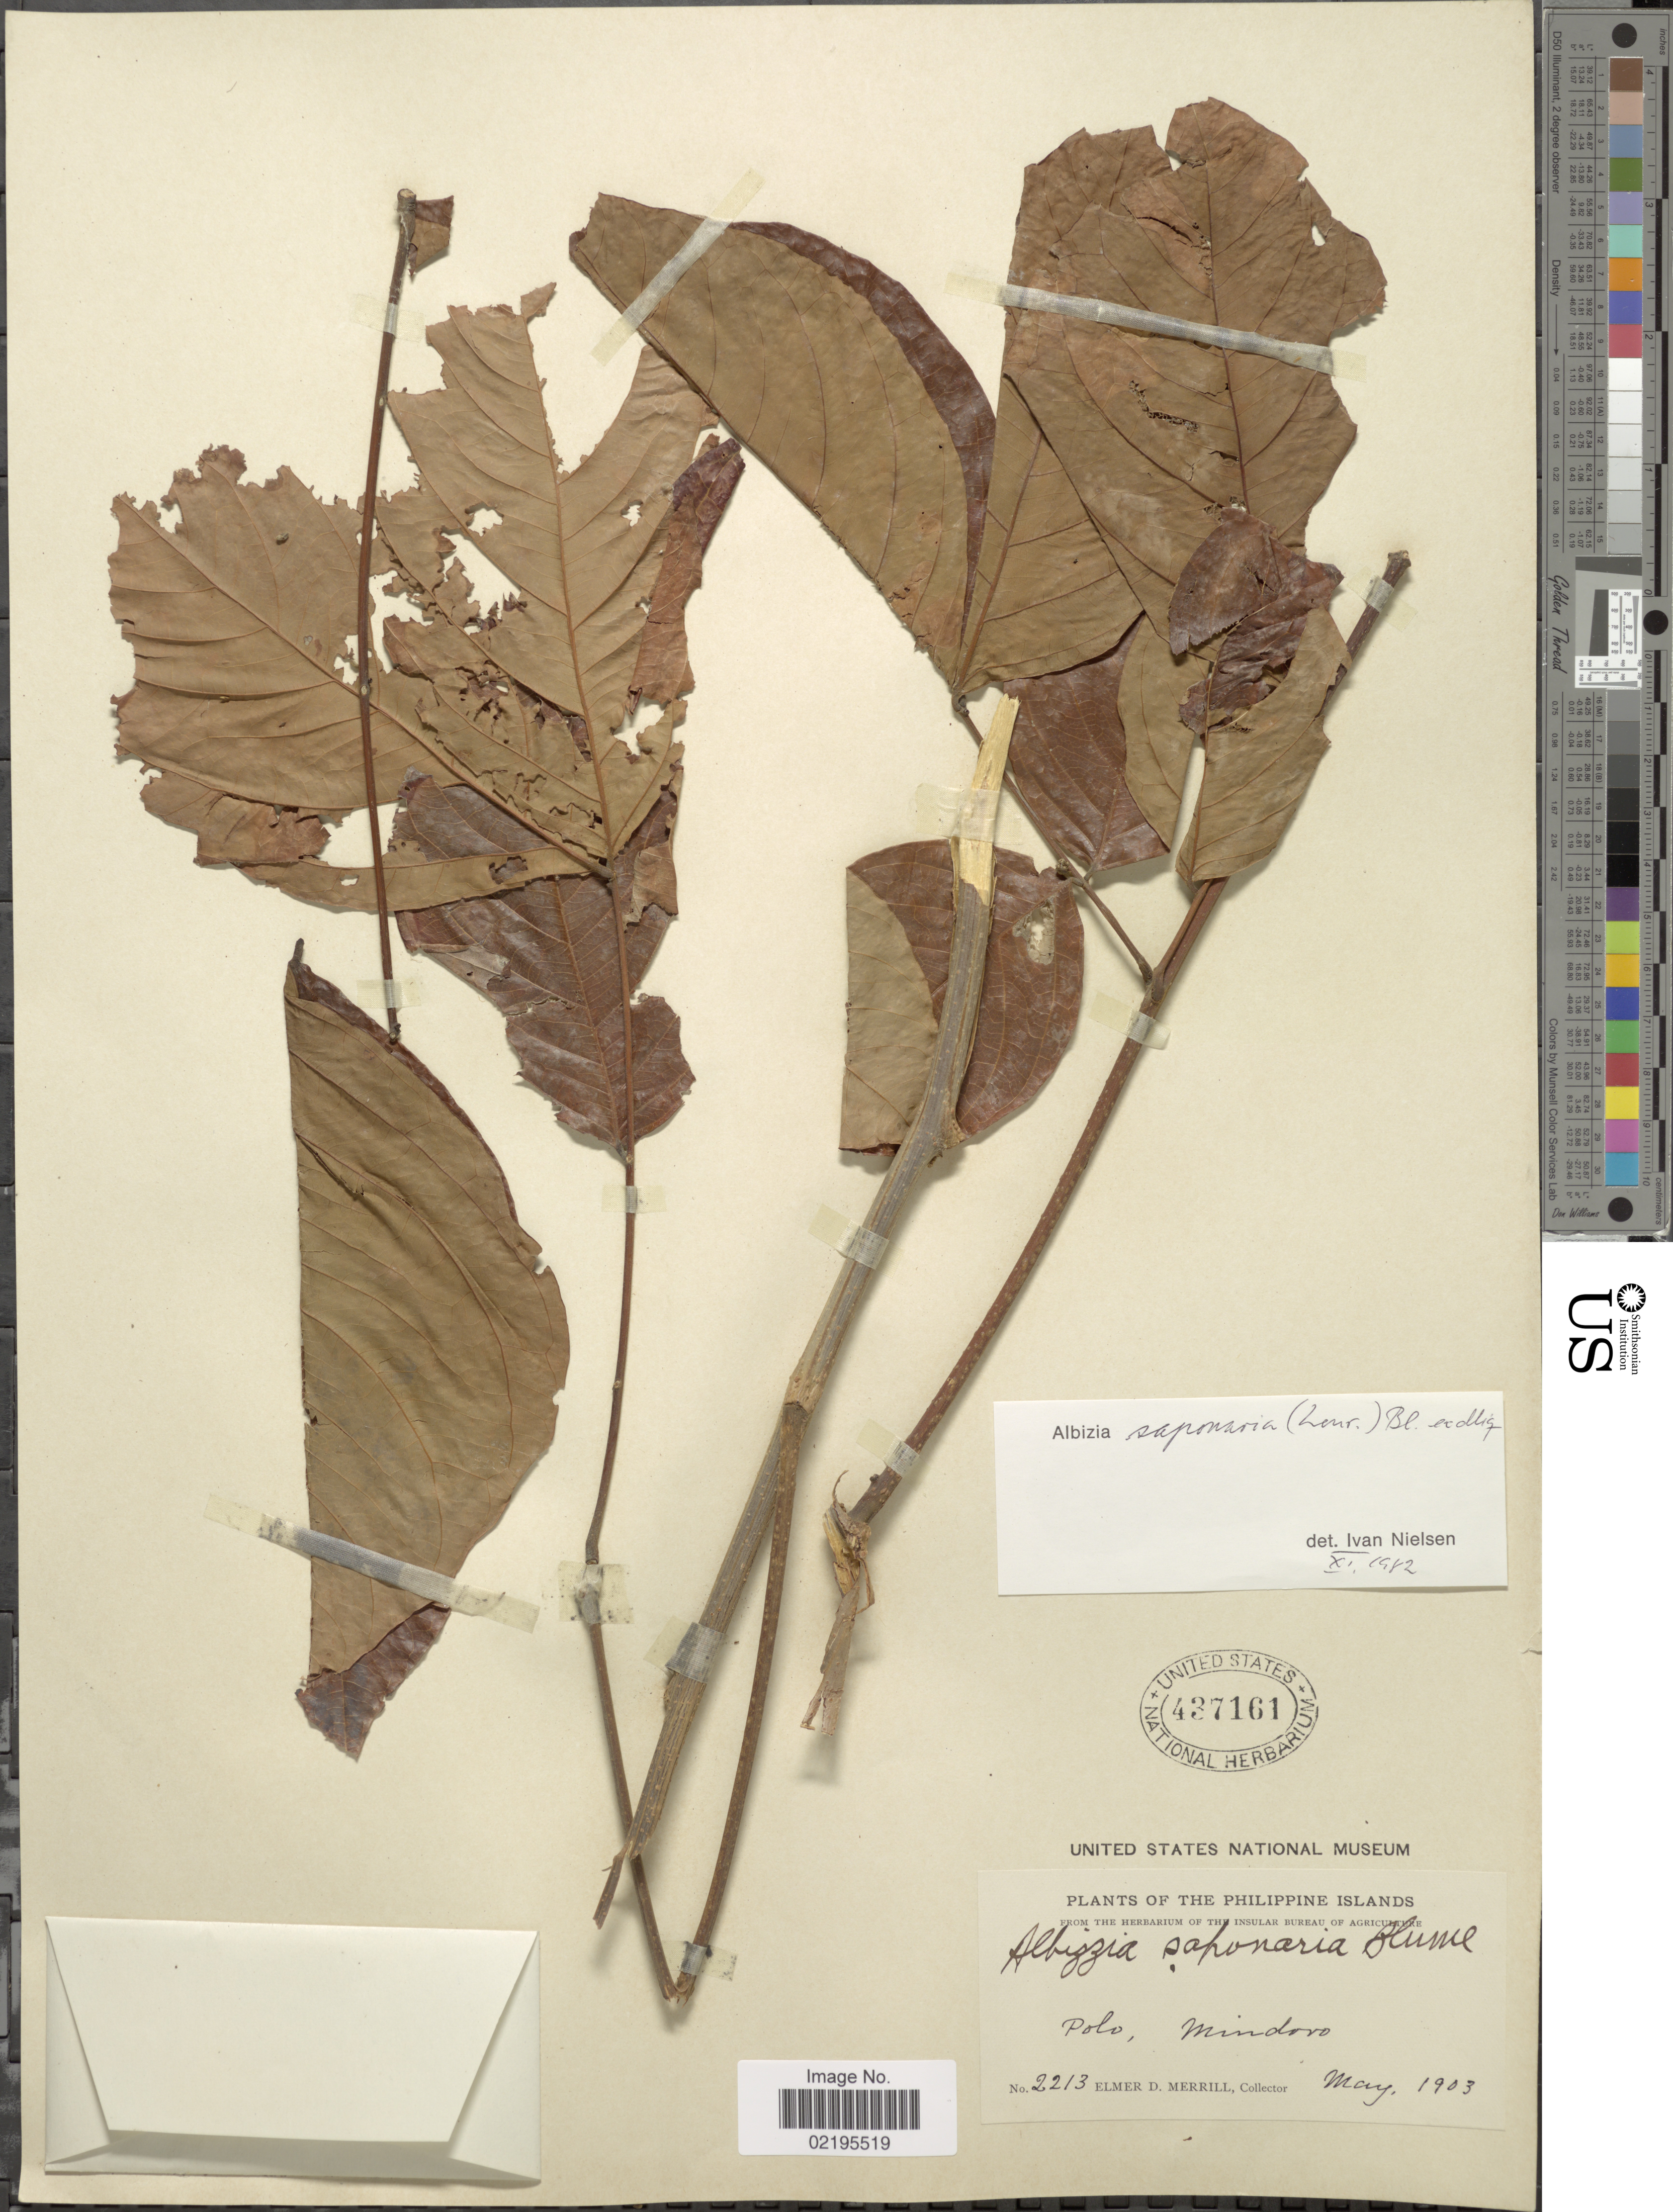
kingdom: Plantae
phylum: Tracheophyta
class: Magnoliopsida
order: Fabales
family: Fabaceae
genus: Albizia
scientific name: Albizia saponaria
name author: (Lour.) Blume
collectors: E. D. Merrill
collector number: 2213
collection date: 1903-05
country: Philippines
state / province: Mimaropa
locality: Polo, Mindoro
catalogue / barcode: US 437161